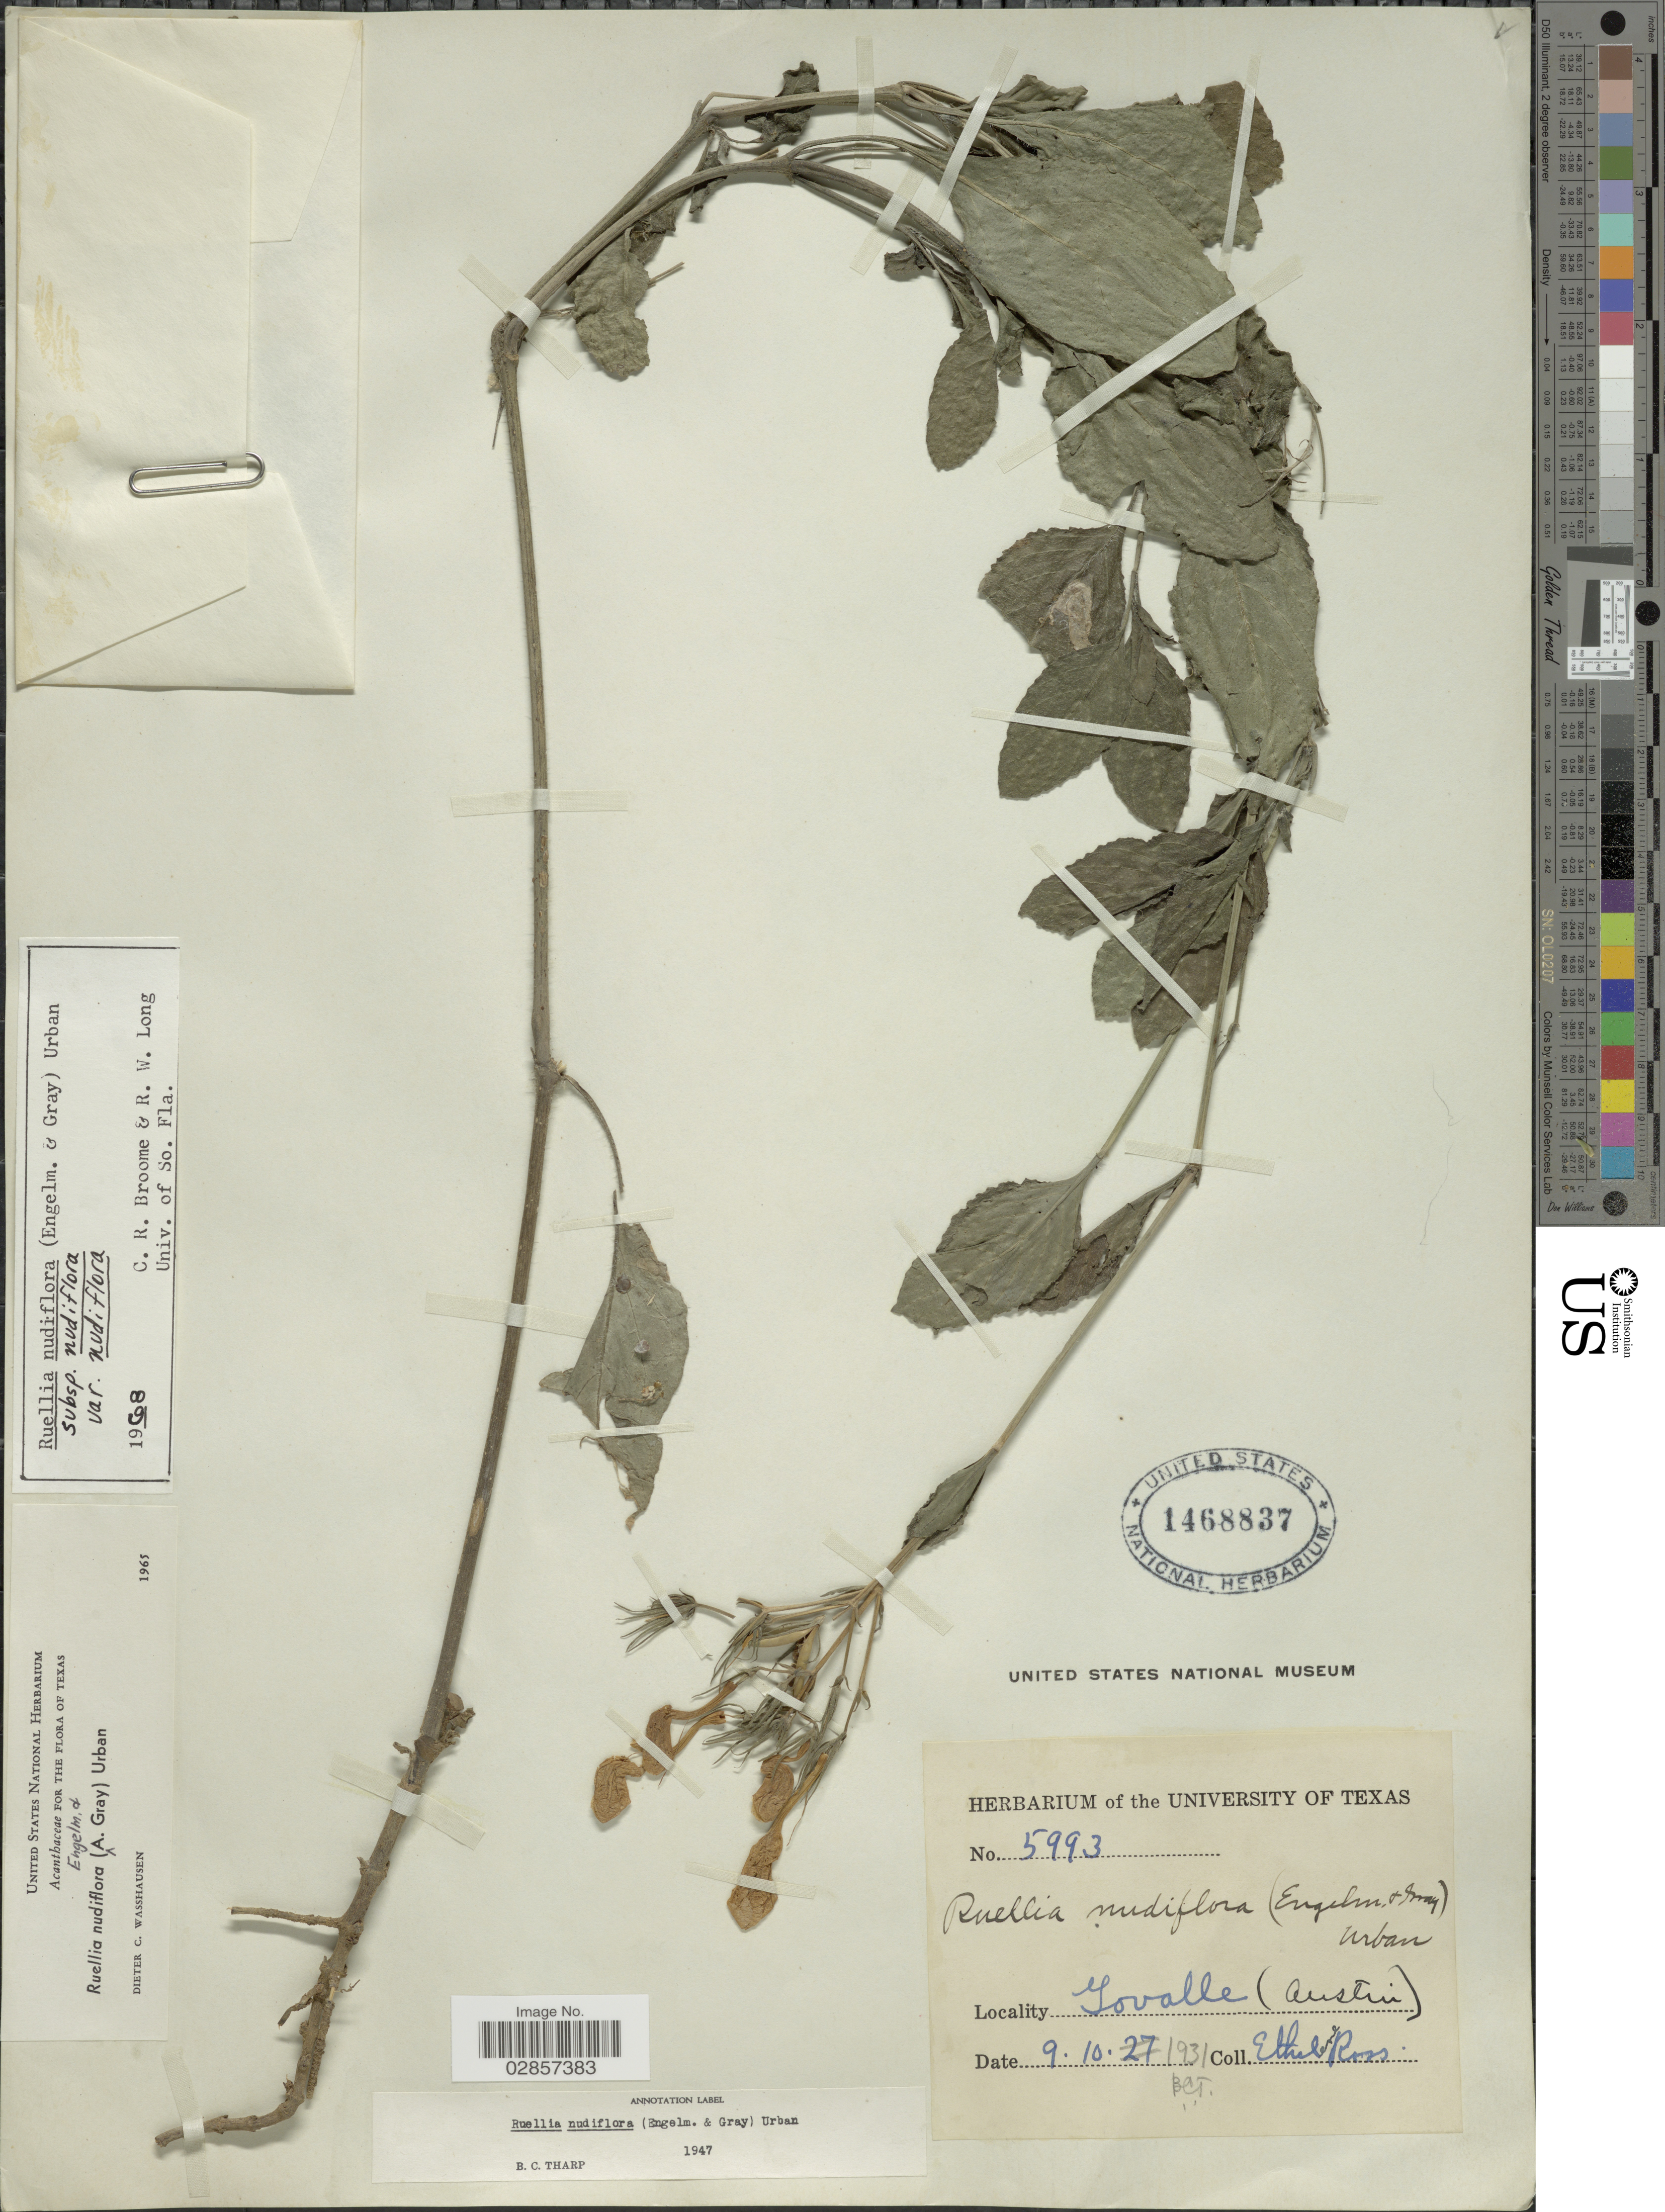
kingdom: Plantae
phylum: Tracheophyta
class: Magnoliopsida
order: Lamiales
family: Acanthaceae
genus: Ruellia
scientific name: Ruellia nudiflora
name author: (Engelm. & A. Gray) Urb.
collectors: E. Ross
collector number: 5993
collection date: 1931-09-10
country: United States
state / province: Texas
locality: Jovalle (Austin).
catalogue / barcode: US 1468837